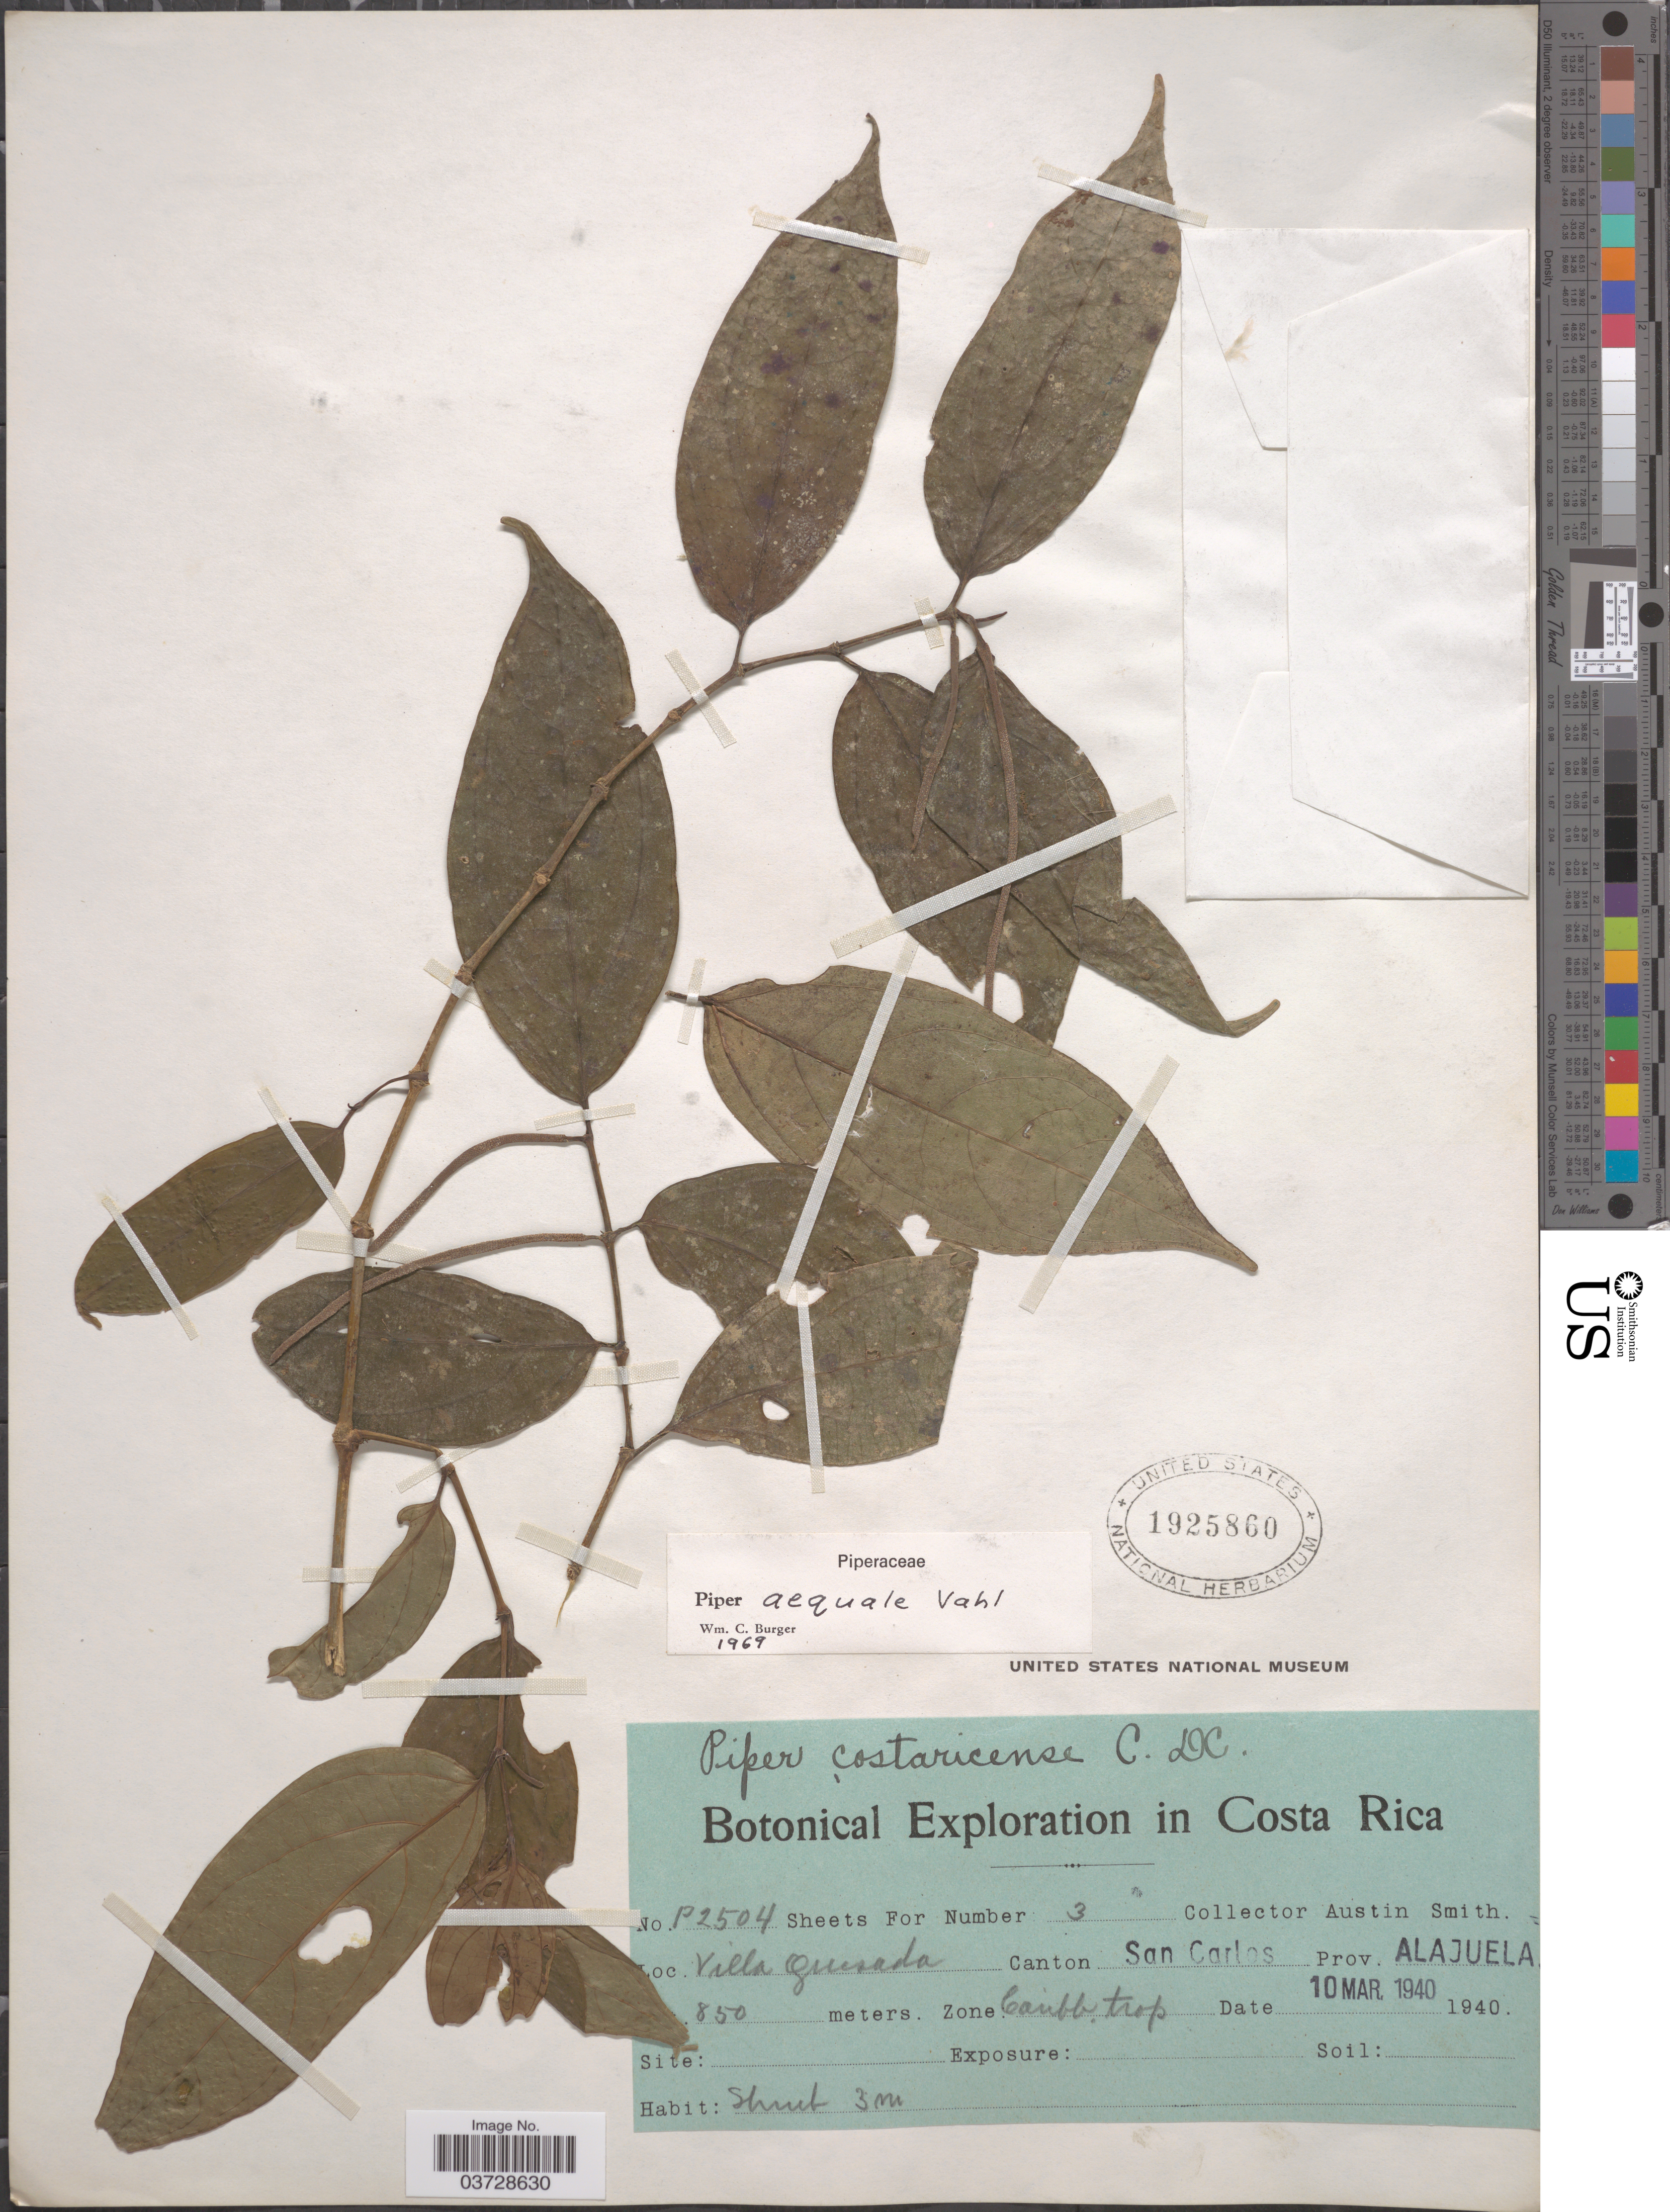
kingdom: Plantae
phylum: Tracheophyta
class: Magnoliopsida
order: Piperales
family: Piperaceae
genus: Piper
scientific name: Piper aequale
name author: Vahl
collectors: Aust P. Smith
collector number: P2504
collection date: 1940-03-10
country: Costa Rica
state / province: Alajuela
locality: Villa Quesada. Canton San Carlos. Zone Caribb. Trop.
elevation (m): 850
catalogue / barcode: US 1925860